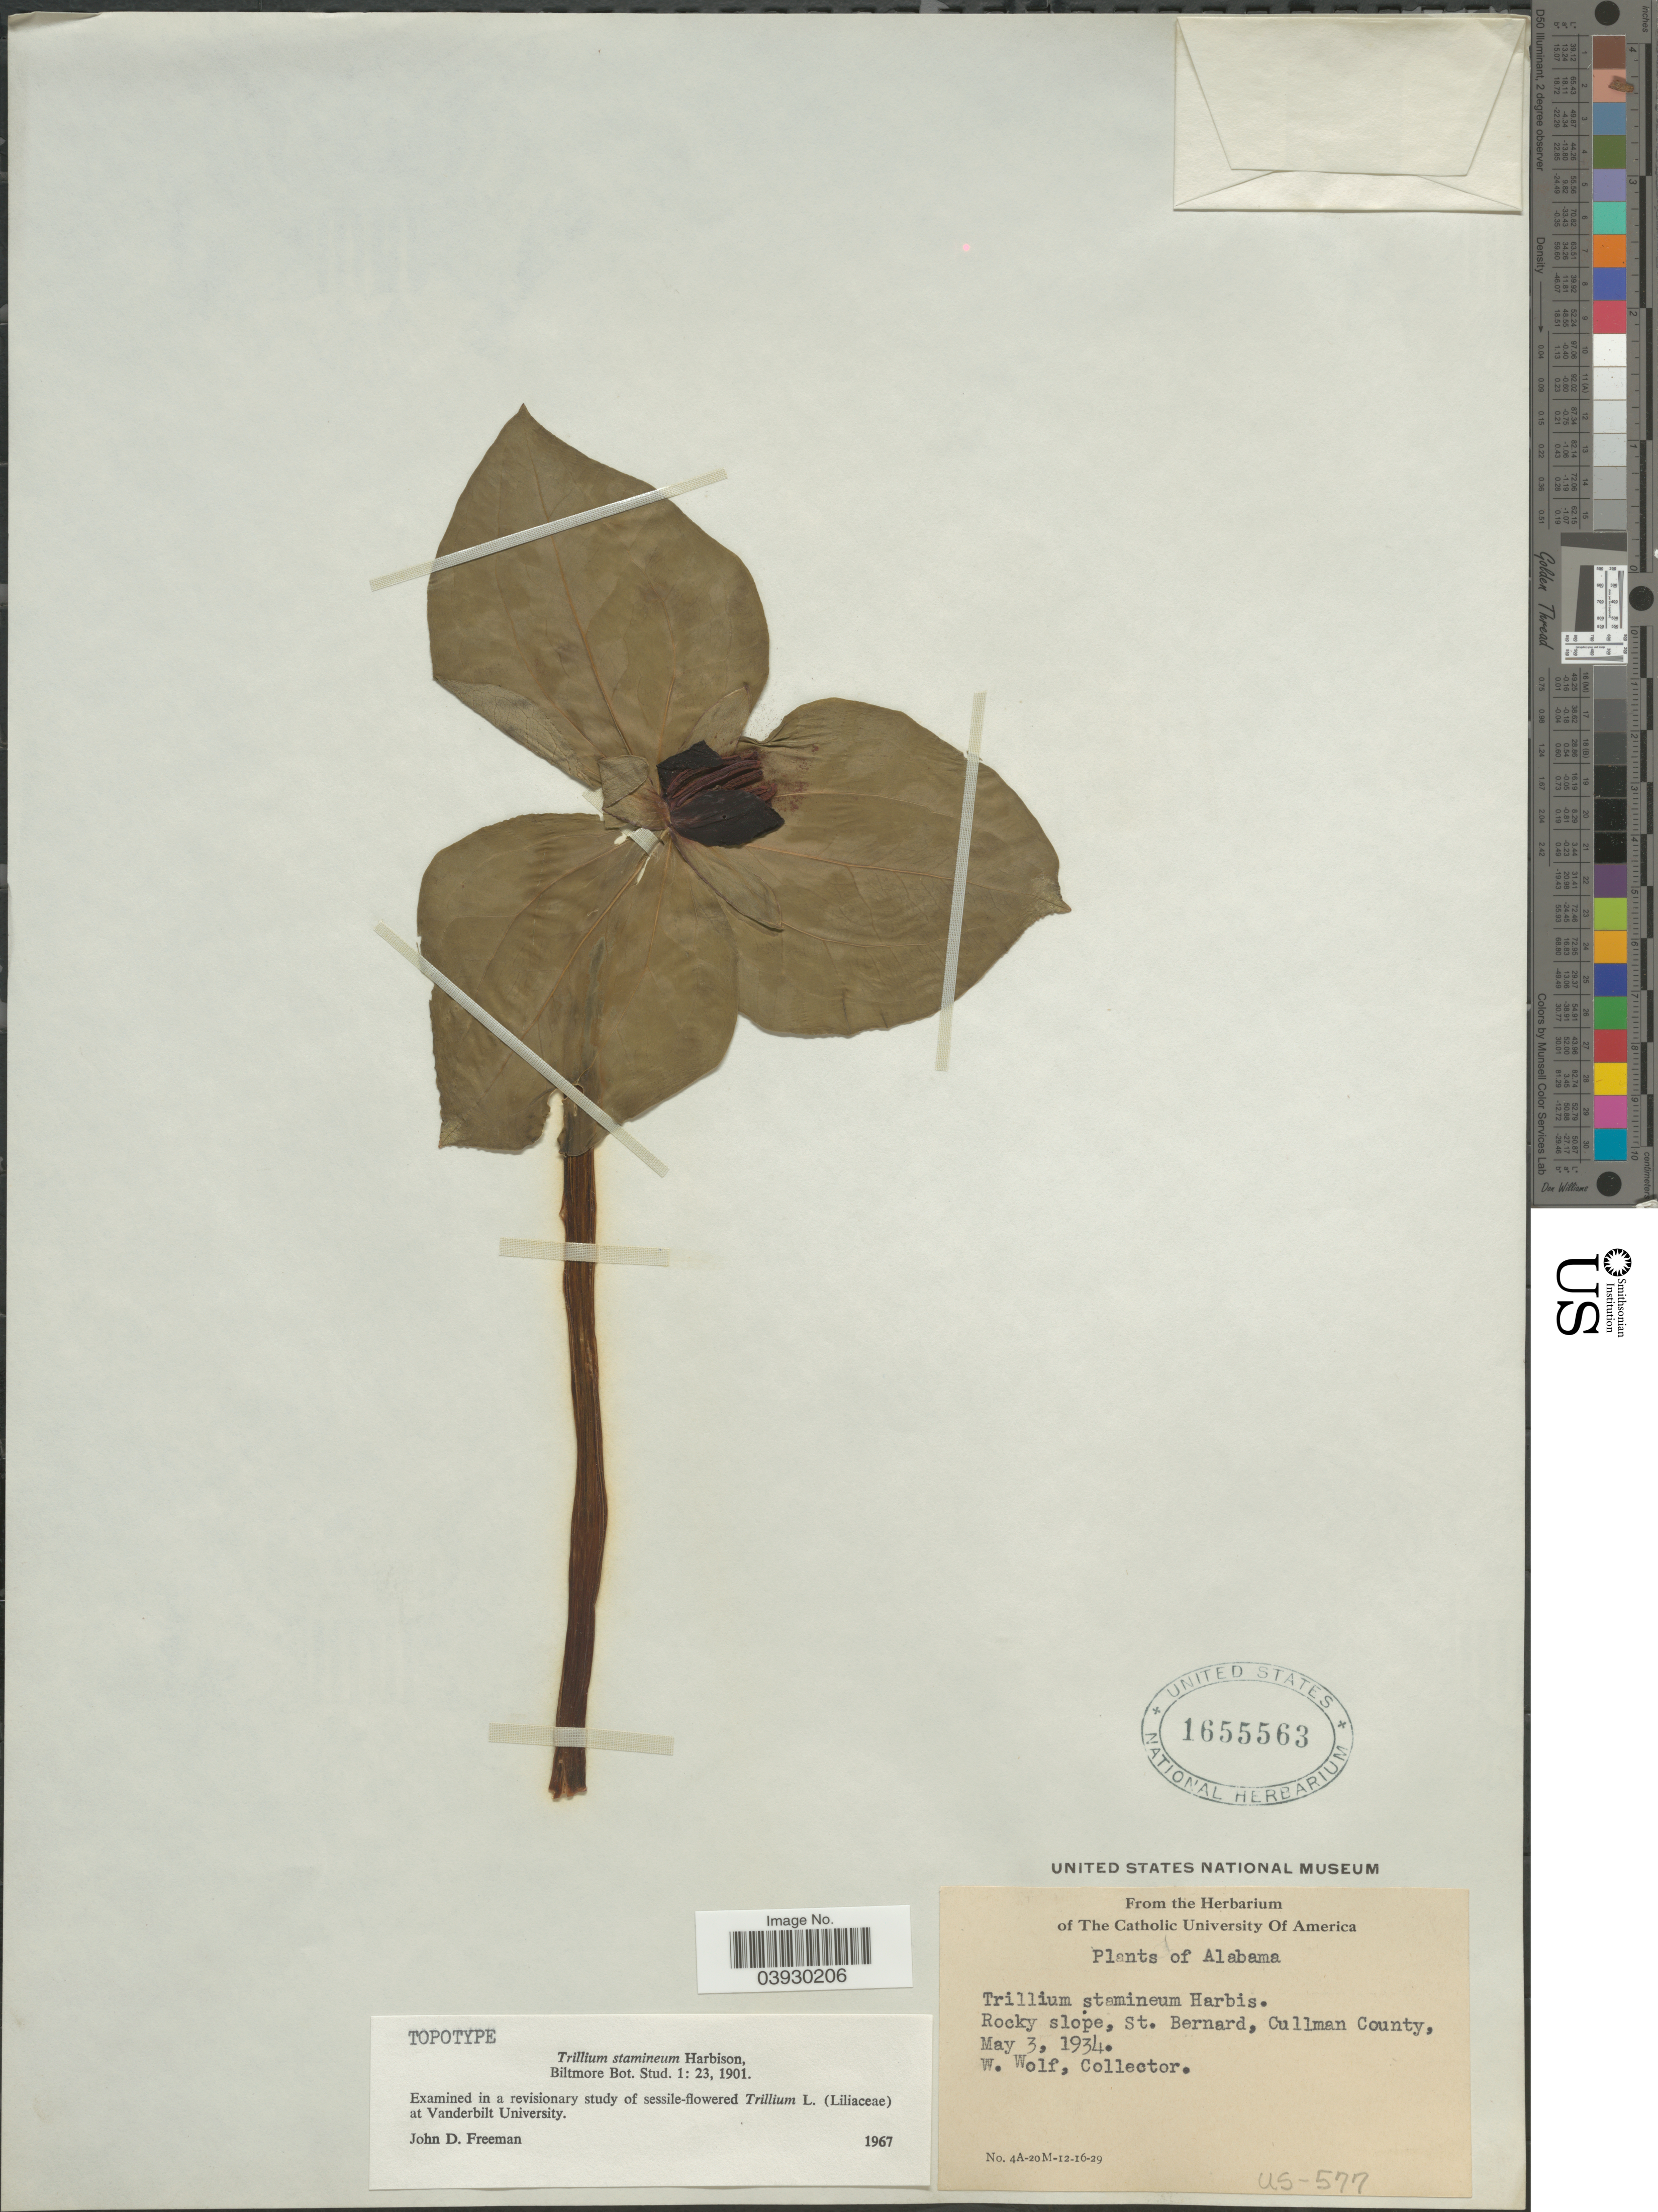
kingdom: Plantae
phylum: Tracheophyta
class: Liliopsida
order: Liliales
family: Melanthiaceae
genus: Trillium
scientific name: Trillium stamineum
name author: Harb.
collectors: W. Wolf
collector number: US-577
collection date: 1934-05-03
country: United States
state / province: Alabama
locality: Rocky slope, St. Bernard, Cullman County.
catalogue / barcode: US 1655563